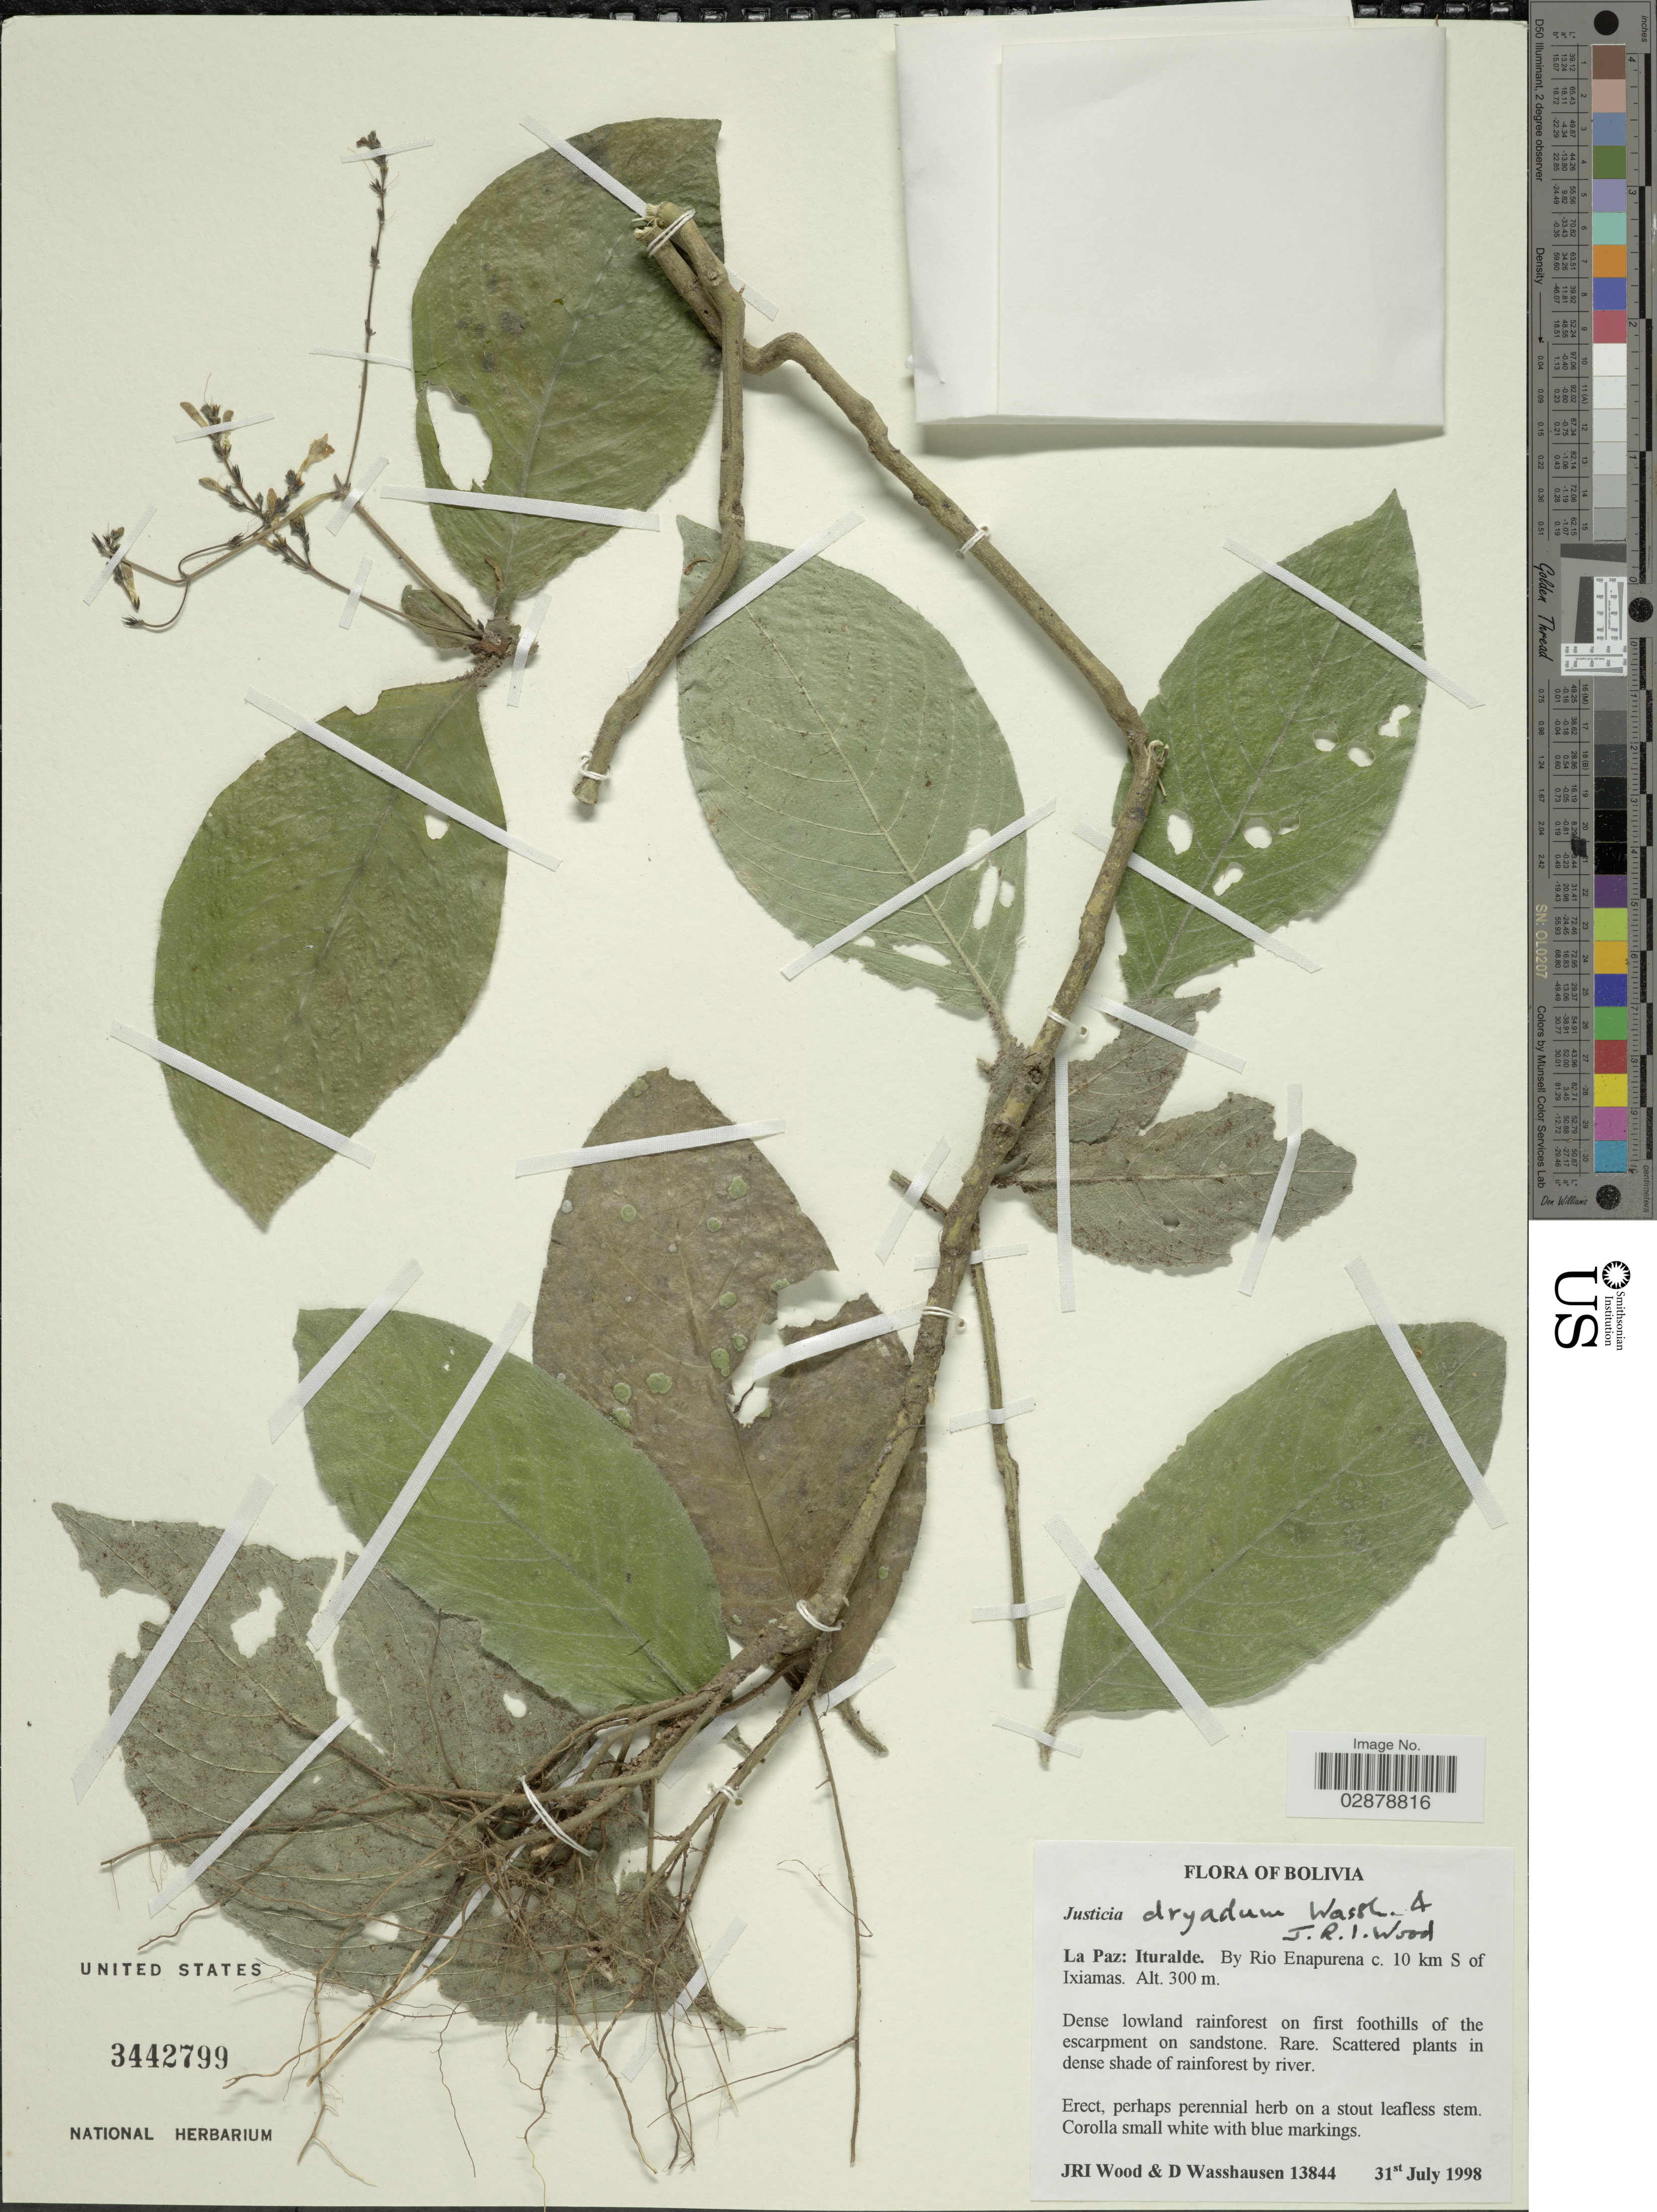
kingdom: Plantae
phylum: Tracheophyta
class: Magnoliopsida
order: Lamiales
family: Acanthaceae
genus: Justicia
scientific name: Justicia dryadum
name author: Wassh. & J.R.I. Wood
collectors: J. R. I. Wood & D. C. Wasshausen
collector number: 13844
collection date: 1998-07-31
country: Bolivia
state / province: La Paz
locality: Ituralde. By Rio Enapurena c. 10 km S of Ixiamas.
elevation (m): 300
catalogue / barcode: US 3442799